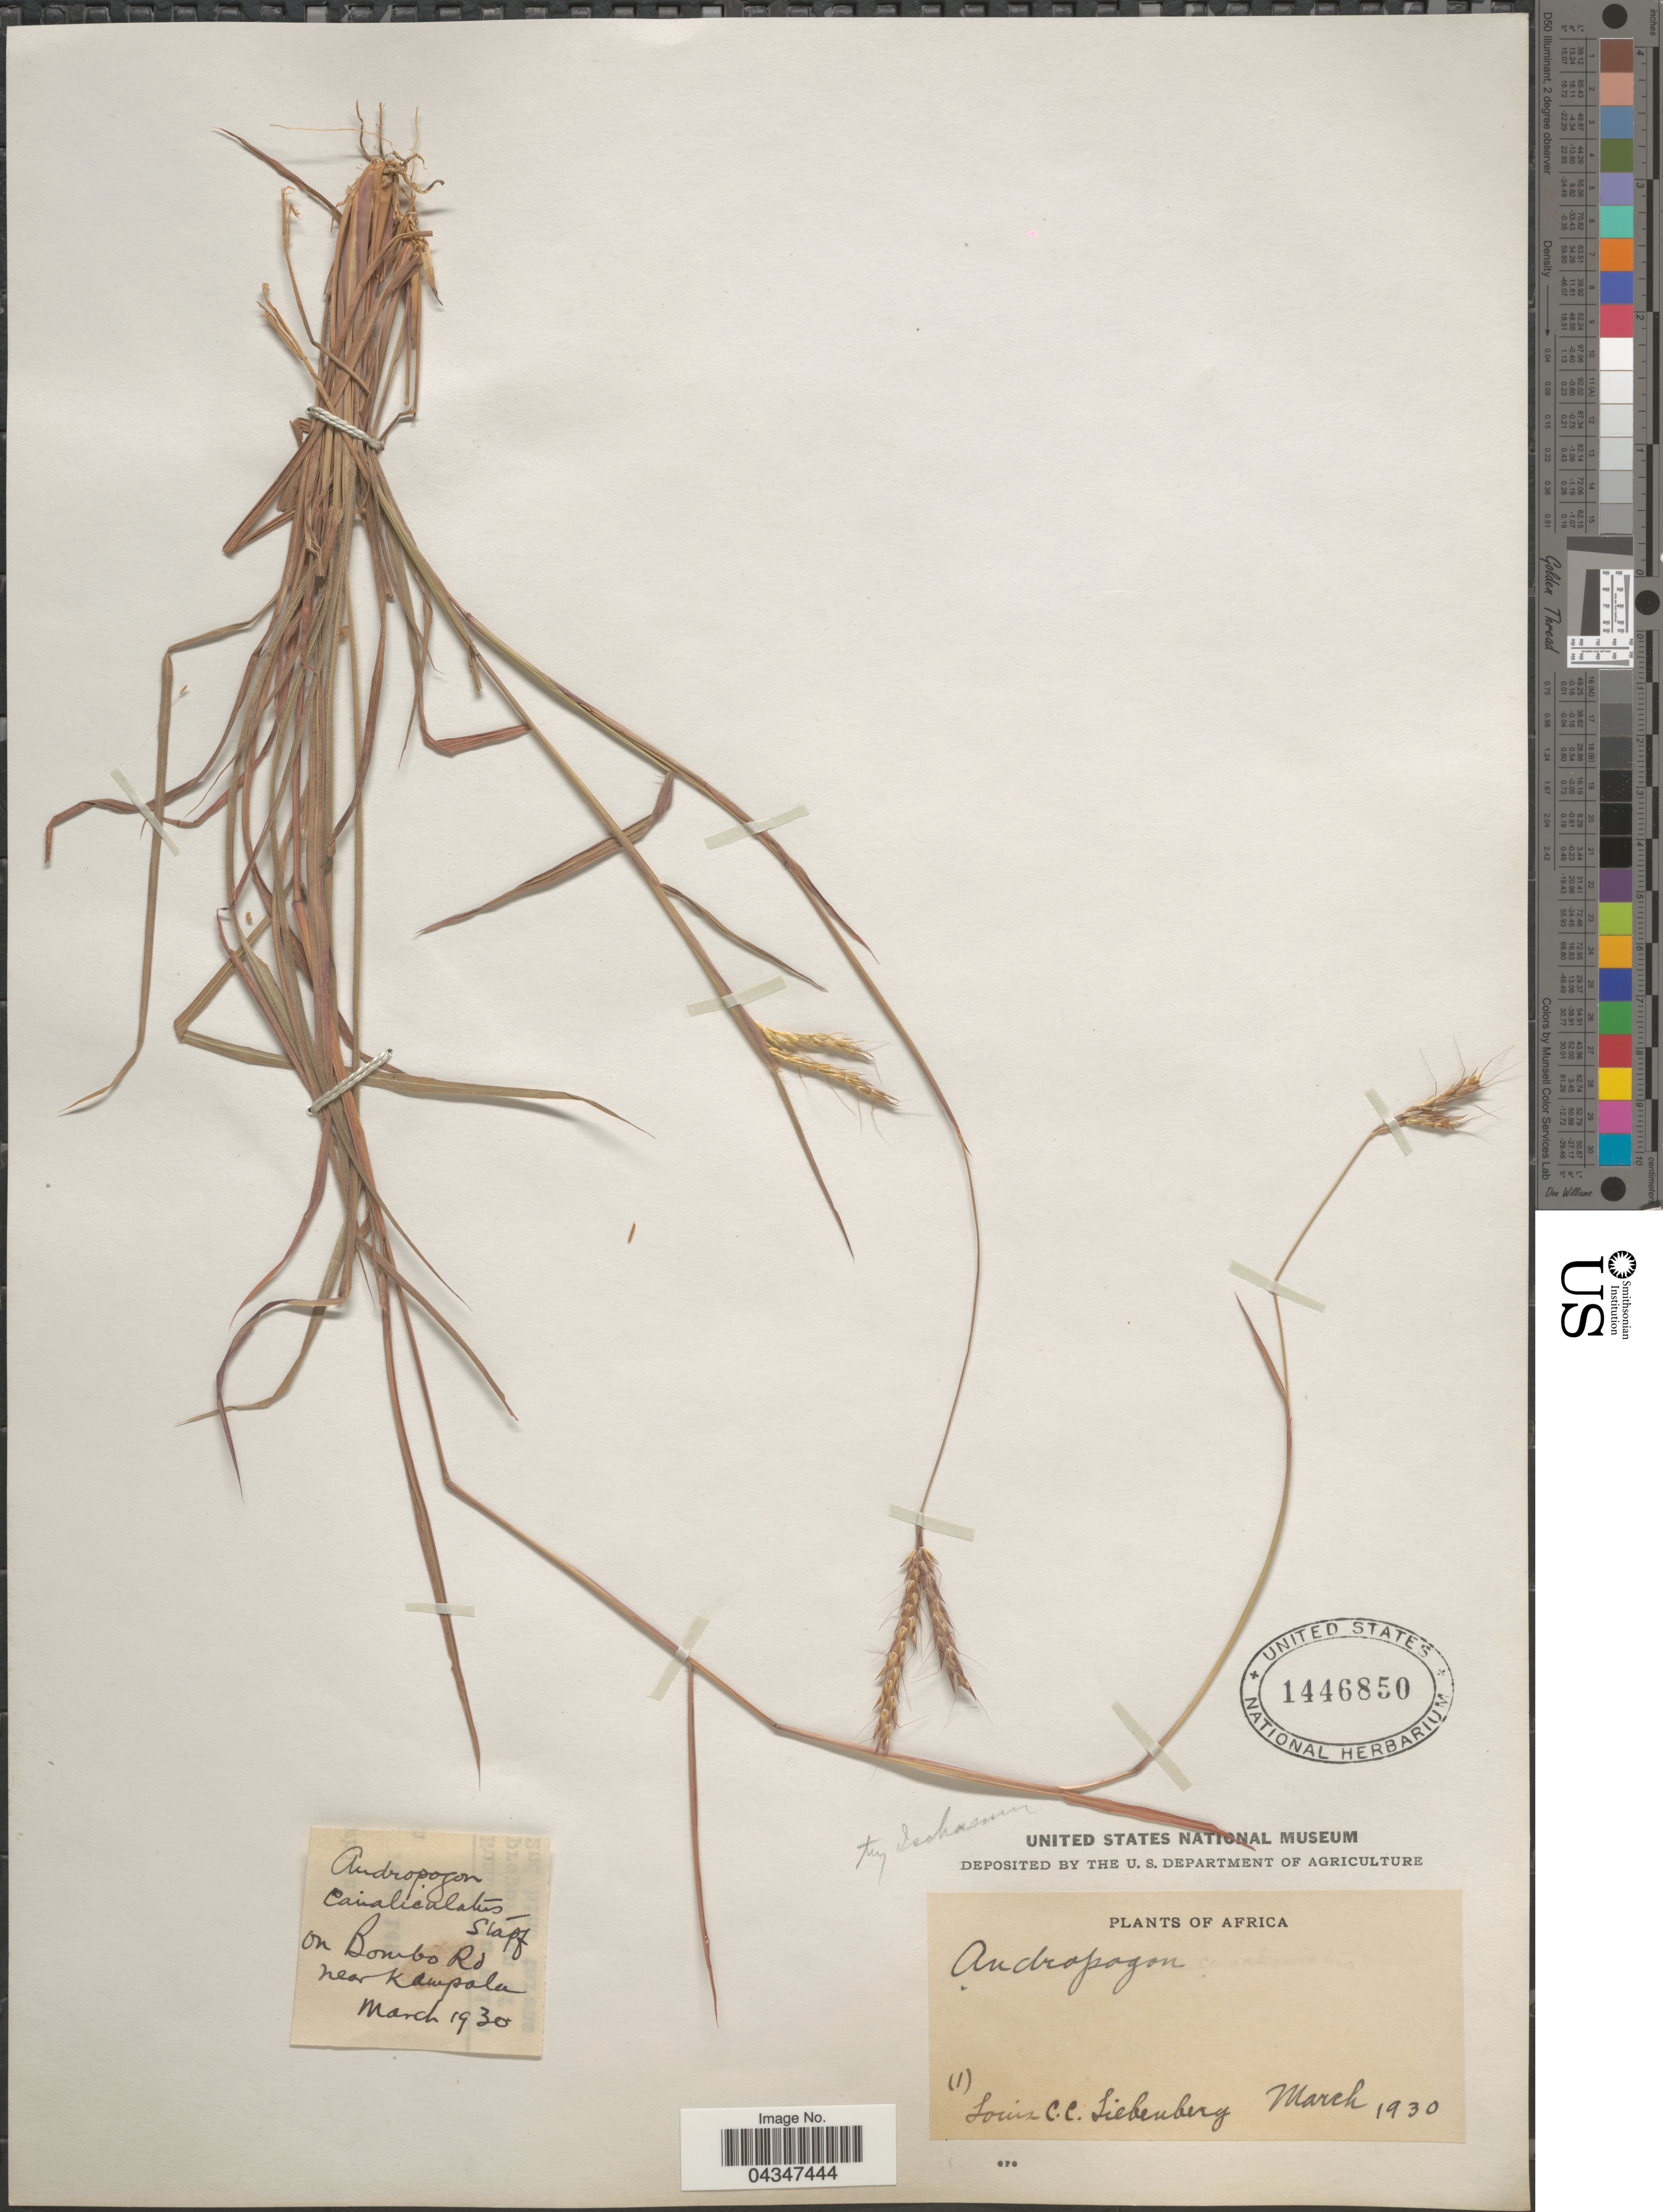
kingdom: Plantae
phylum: Tracheophyta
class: Liliopsida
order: Poales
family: Poaceae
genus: Andropogon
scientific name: Andropogon sp.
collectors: L. Liebenberg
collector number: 1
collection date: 1930-03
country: Uganda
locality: Africa. On Bombo Rd near Kampala.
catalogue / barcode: US 1446850